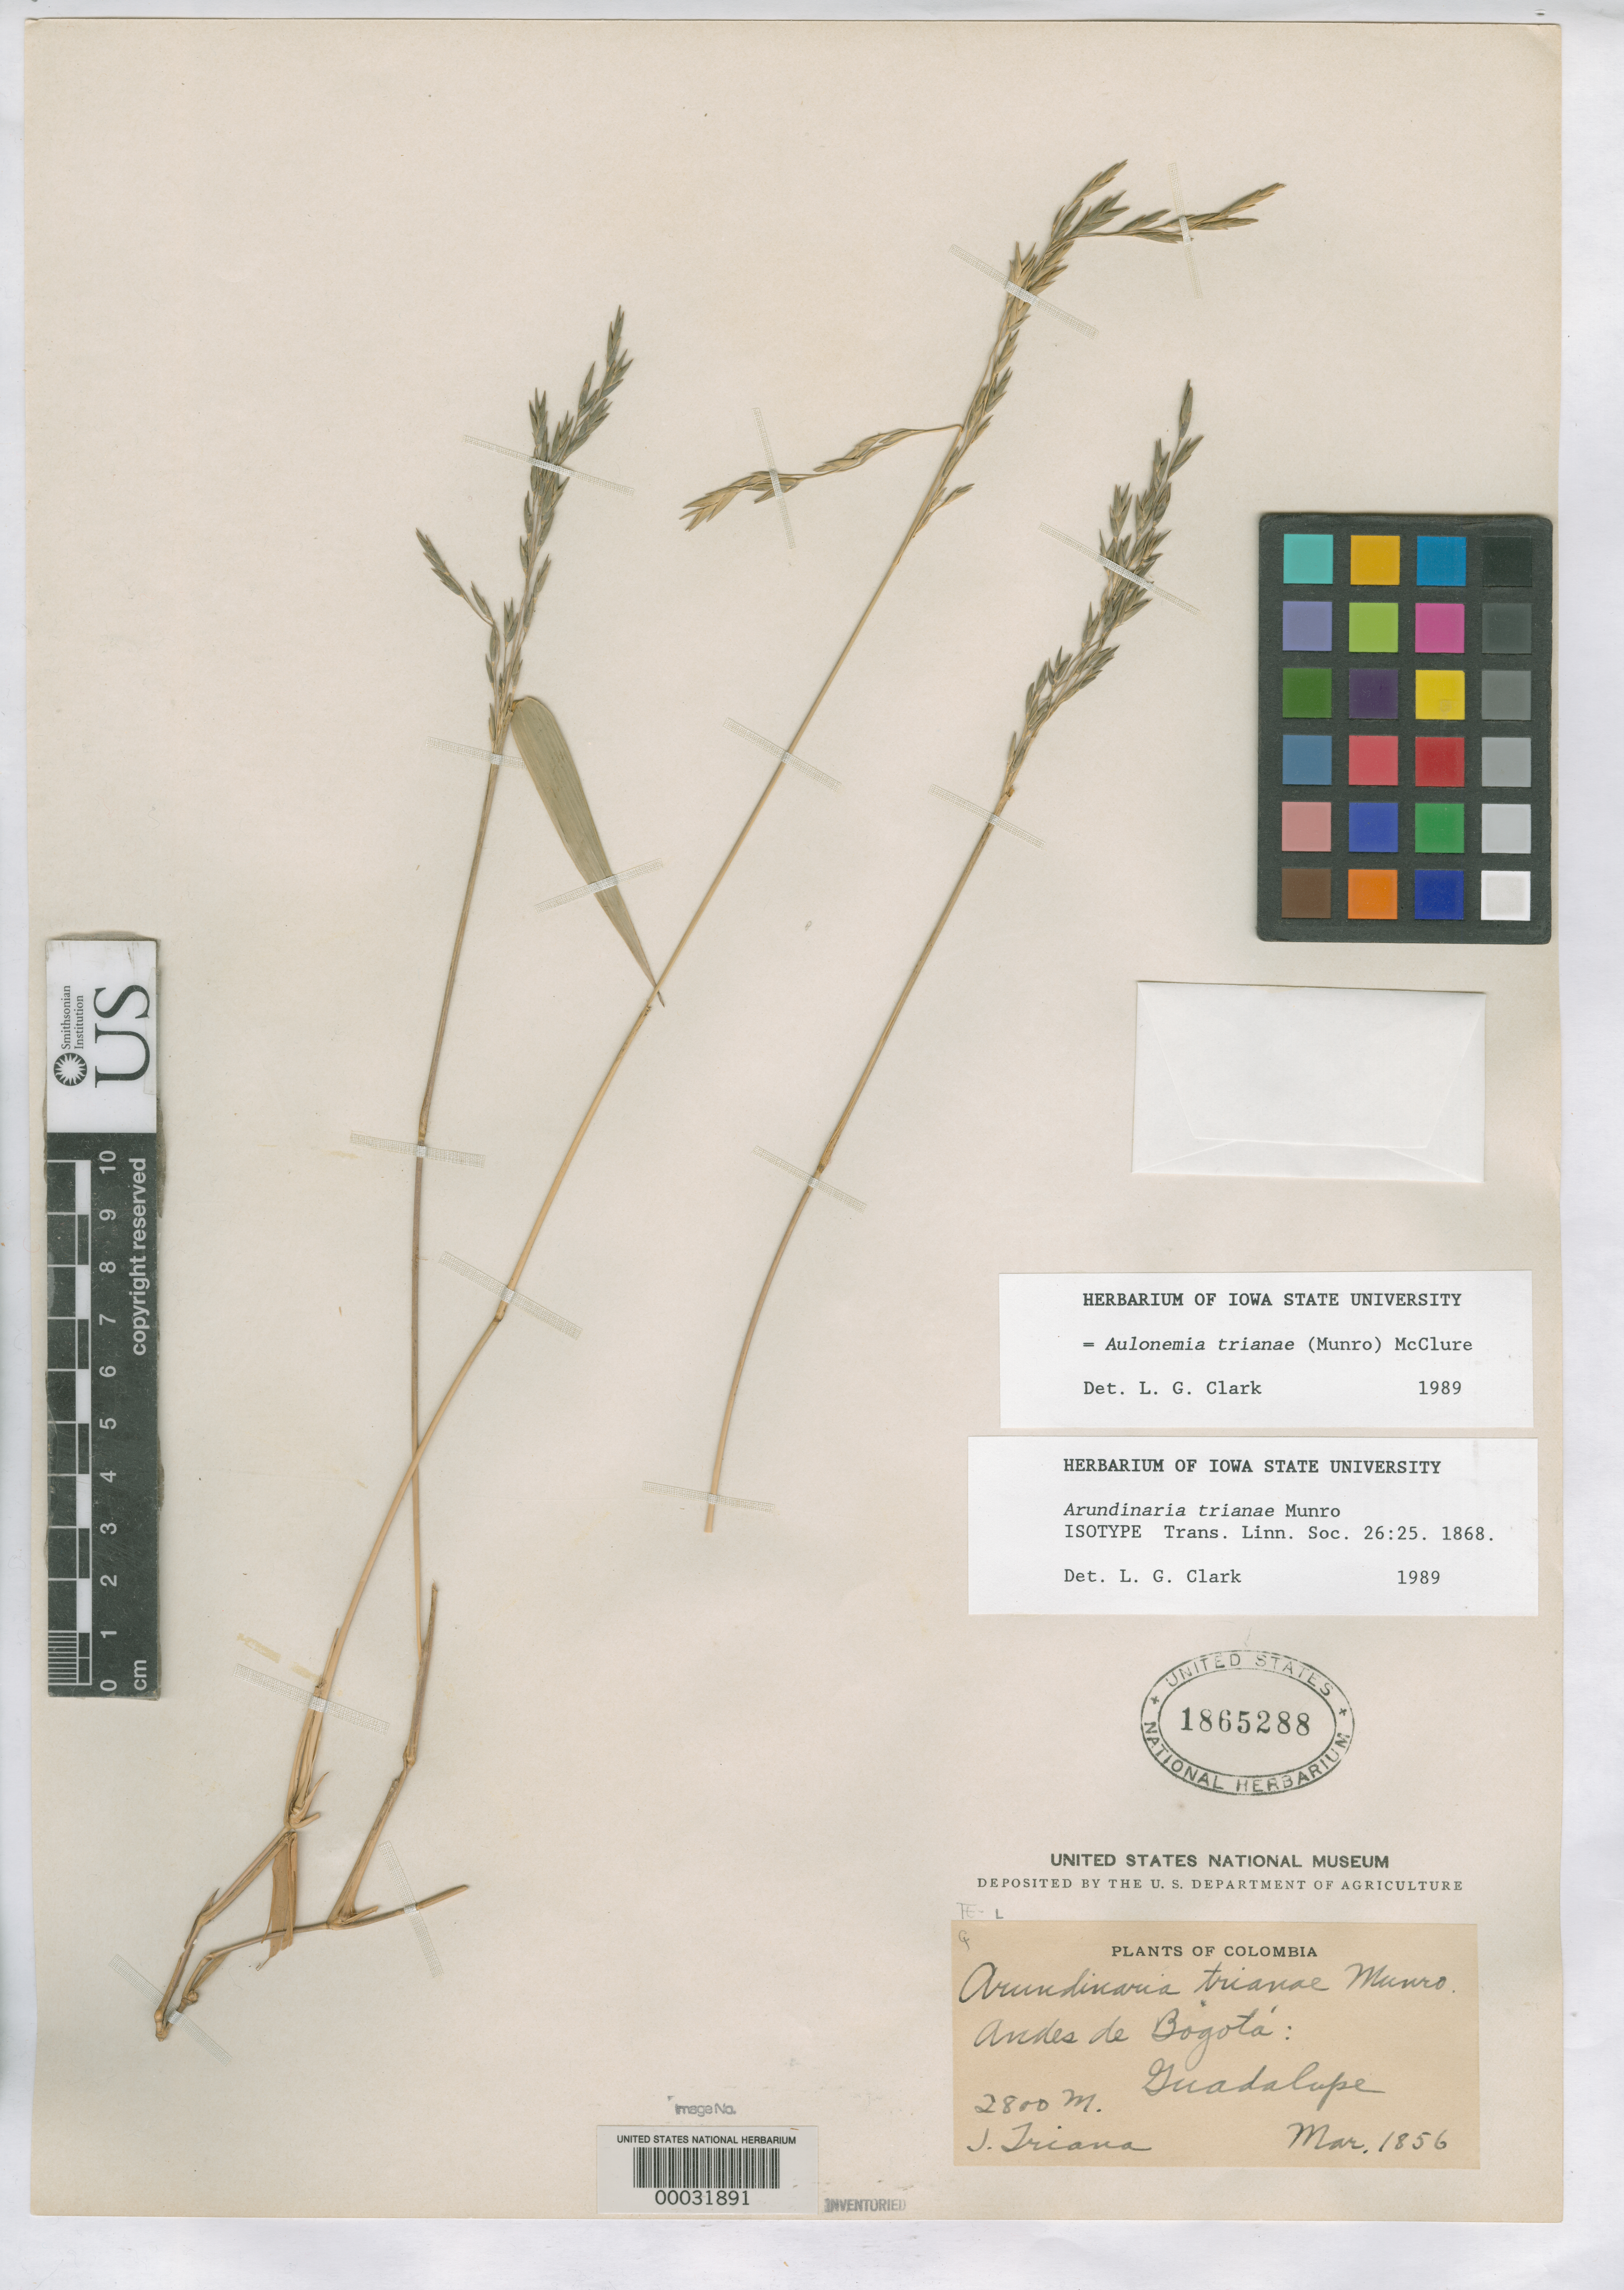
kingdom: Plantae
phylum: Tracheophyta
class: Liliopsida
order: Poales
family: Poaceae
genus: Arundinaria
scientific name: Arundinaria trianae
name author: Munro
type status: Isotype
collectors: J. J. Triana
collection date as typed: Mar 1856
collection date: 1856-03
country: Colombia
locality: Andes of Bogota.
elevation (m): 2800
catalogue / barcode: US 1865288